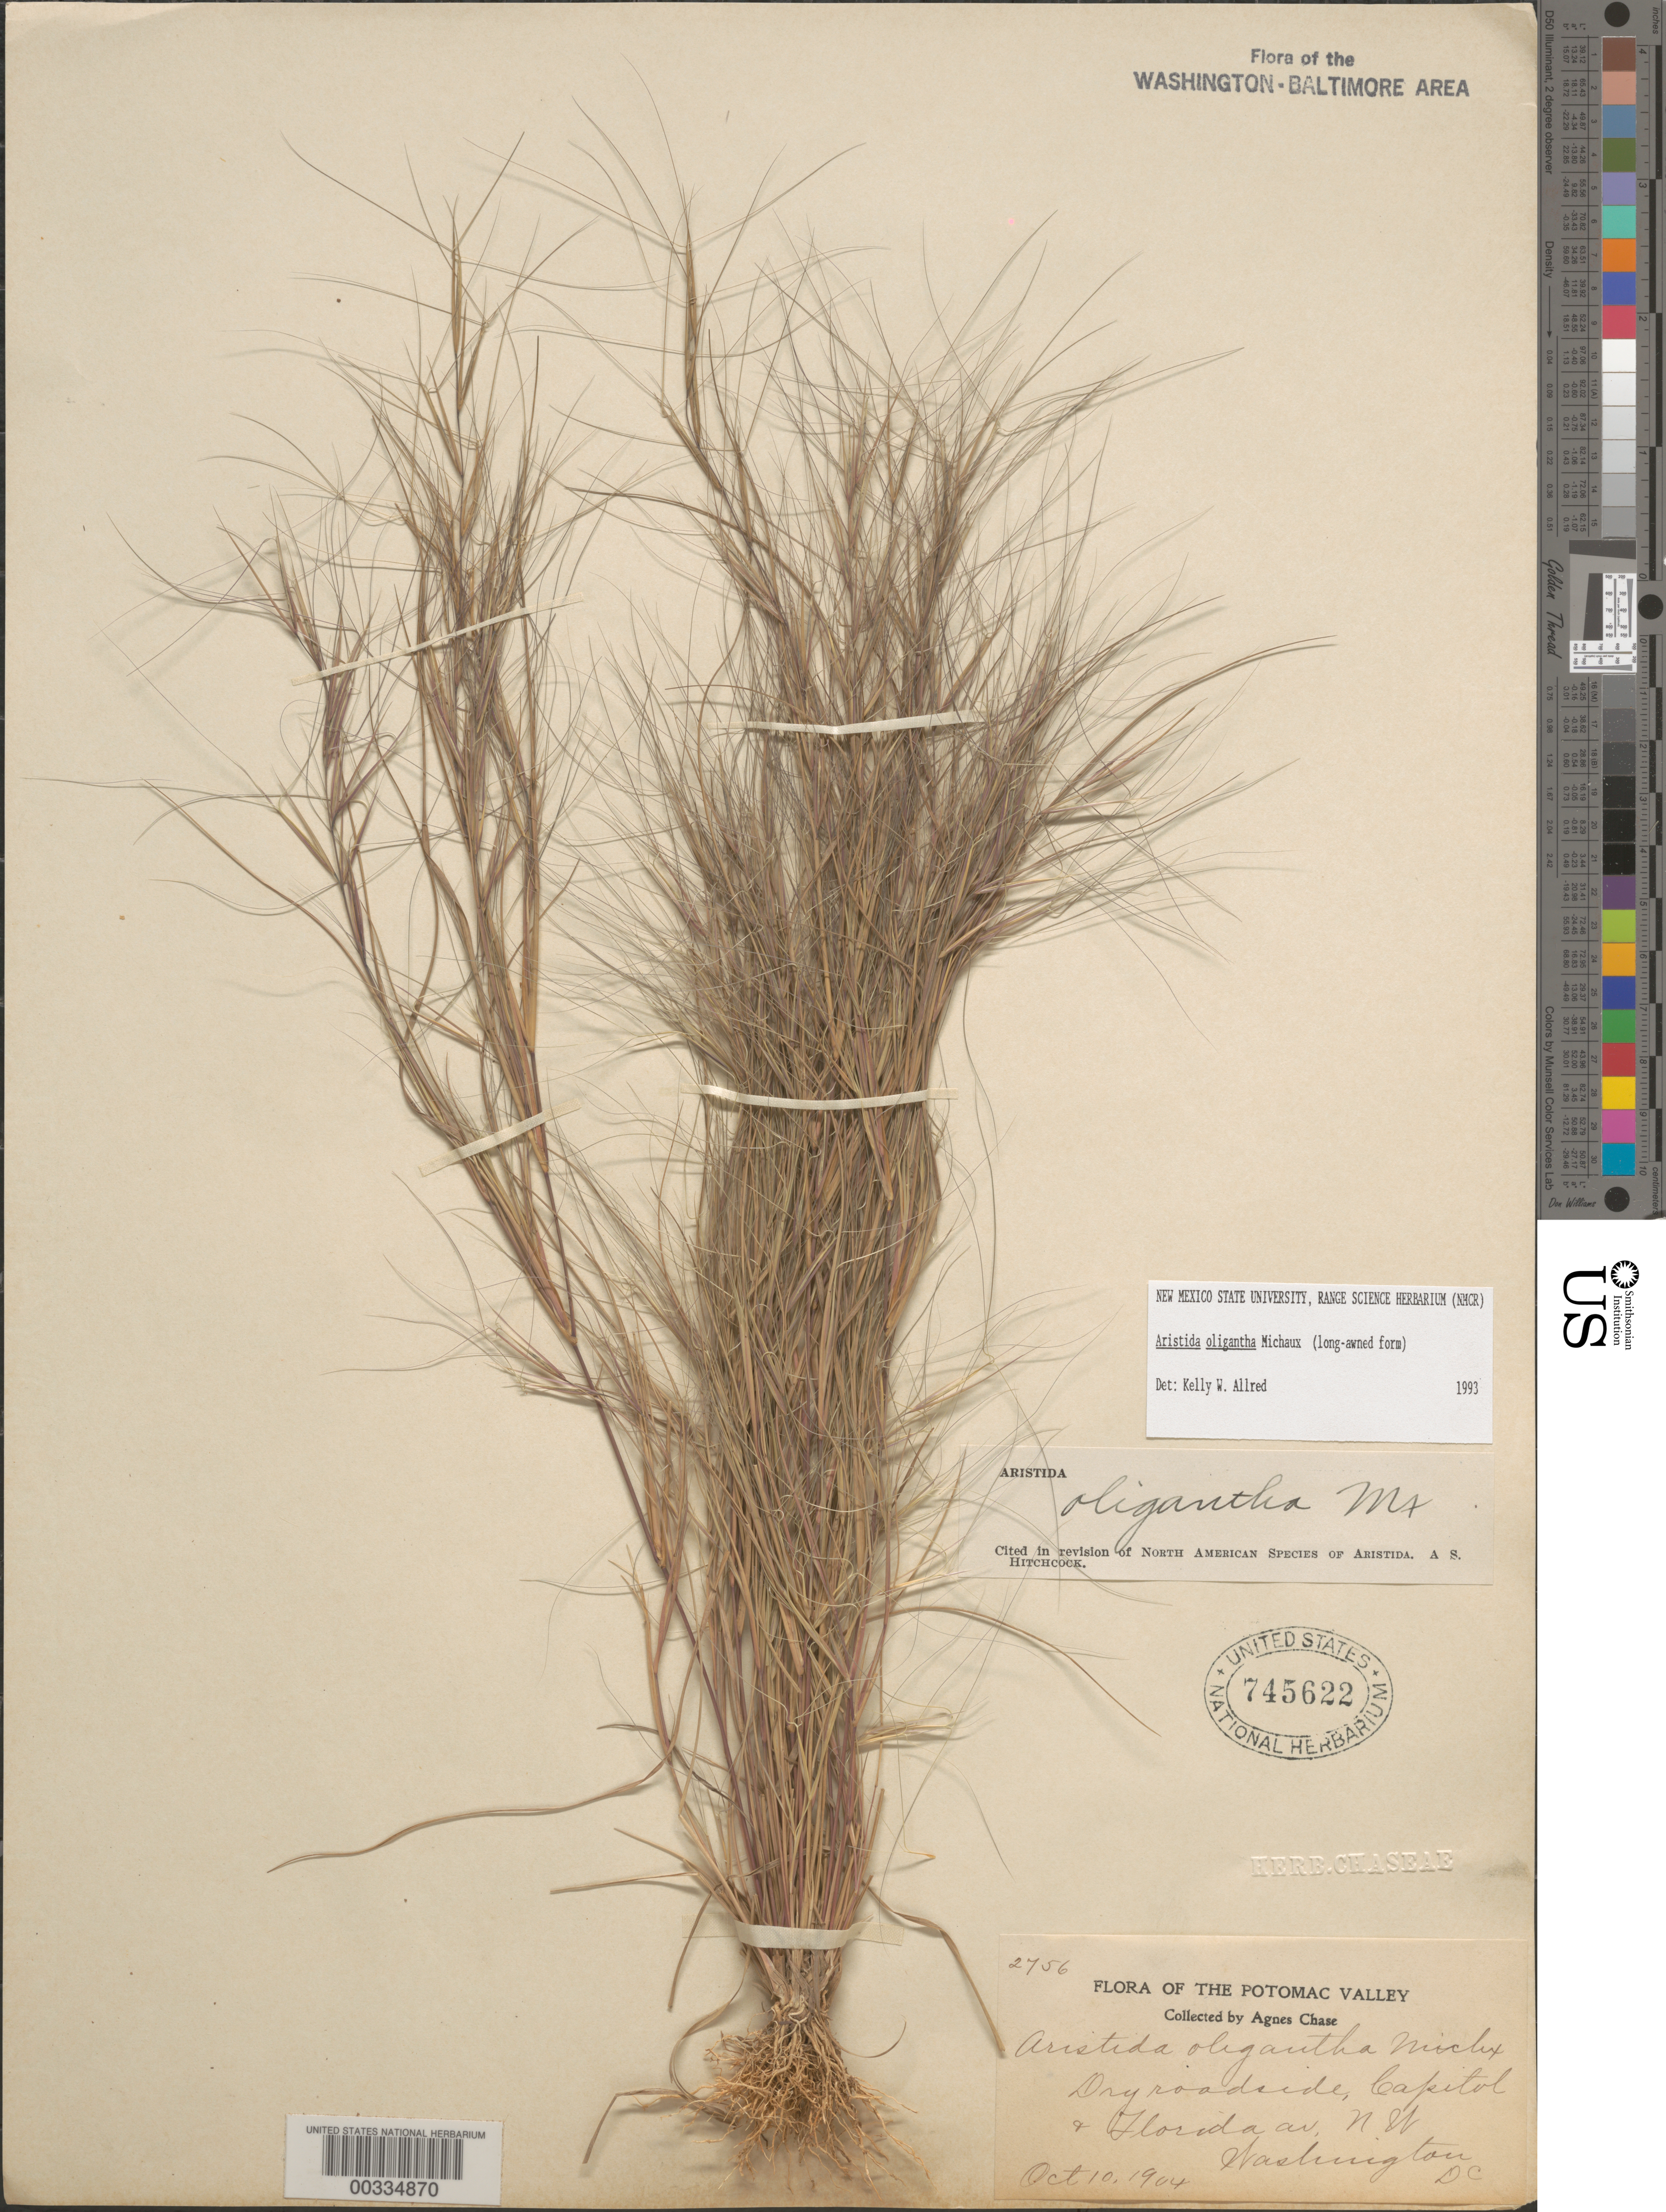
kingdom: Plantae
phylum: Tracheophyta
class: Liliopsida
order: Poales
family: Poaceae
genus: Aristida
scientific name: Aristida oligantha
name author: Michx.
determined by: Hitchcock, Albert S.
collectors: A. Chase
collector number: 2756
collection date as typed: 10 Oct 1904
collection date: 1904-10-10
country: United States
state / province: District of Columbia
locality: Capitol & Florida Av. NW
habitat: Dry roadside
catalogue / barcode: US 745622